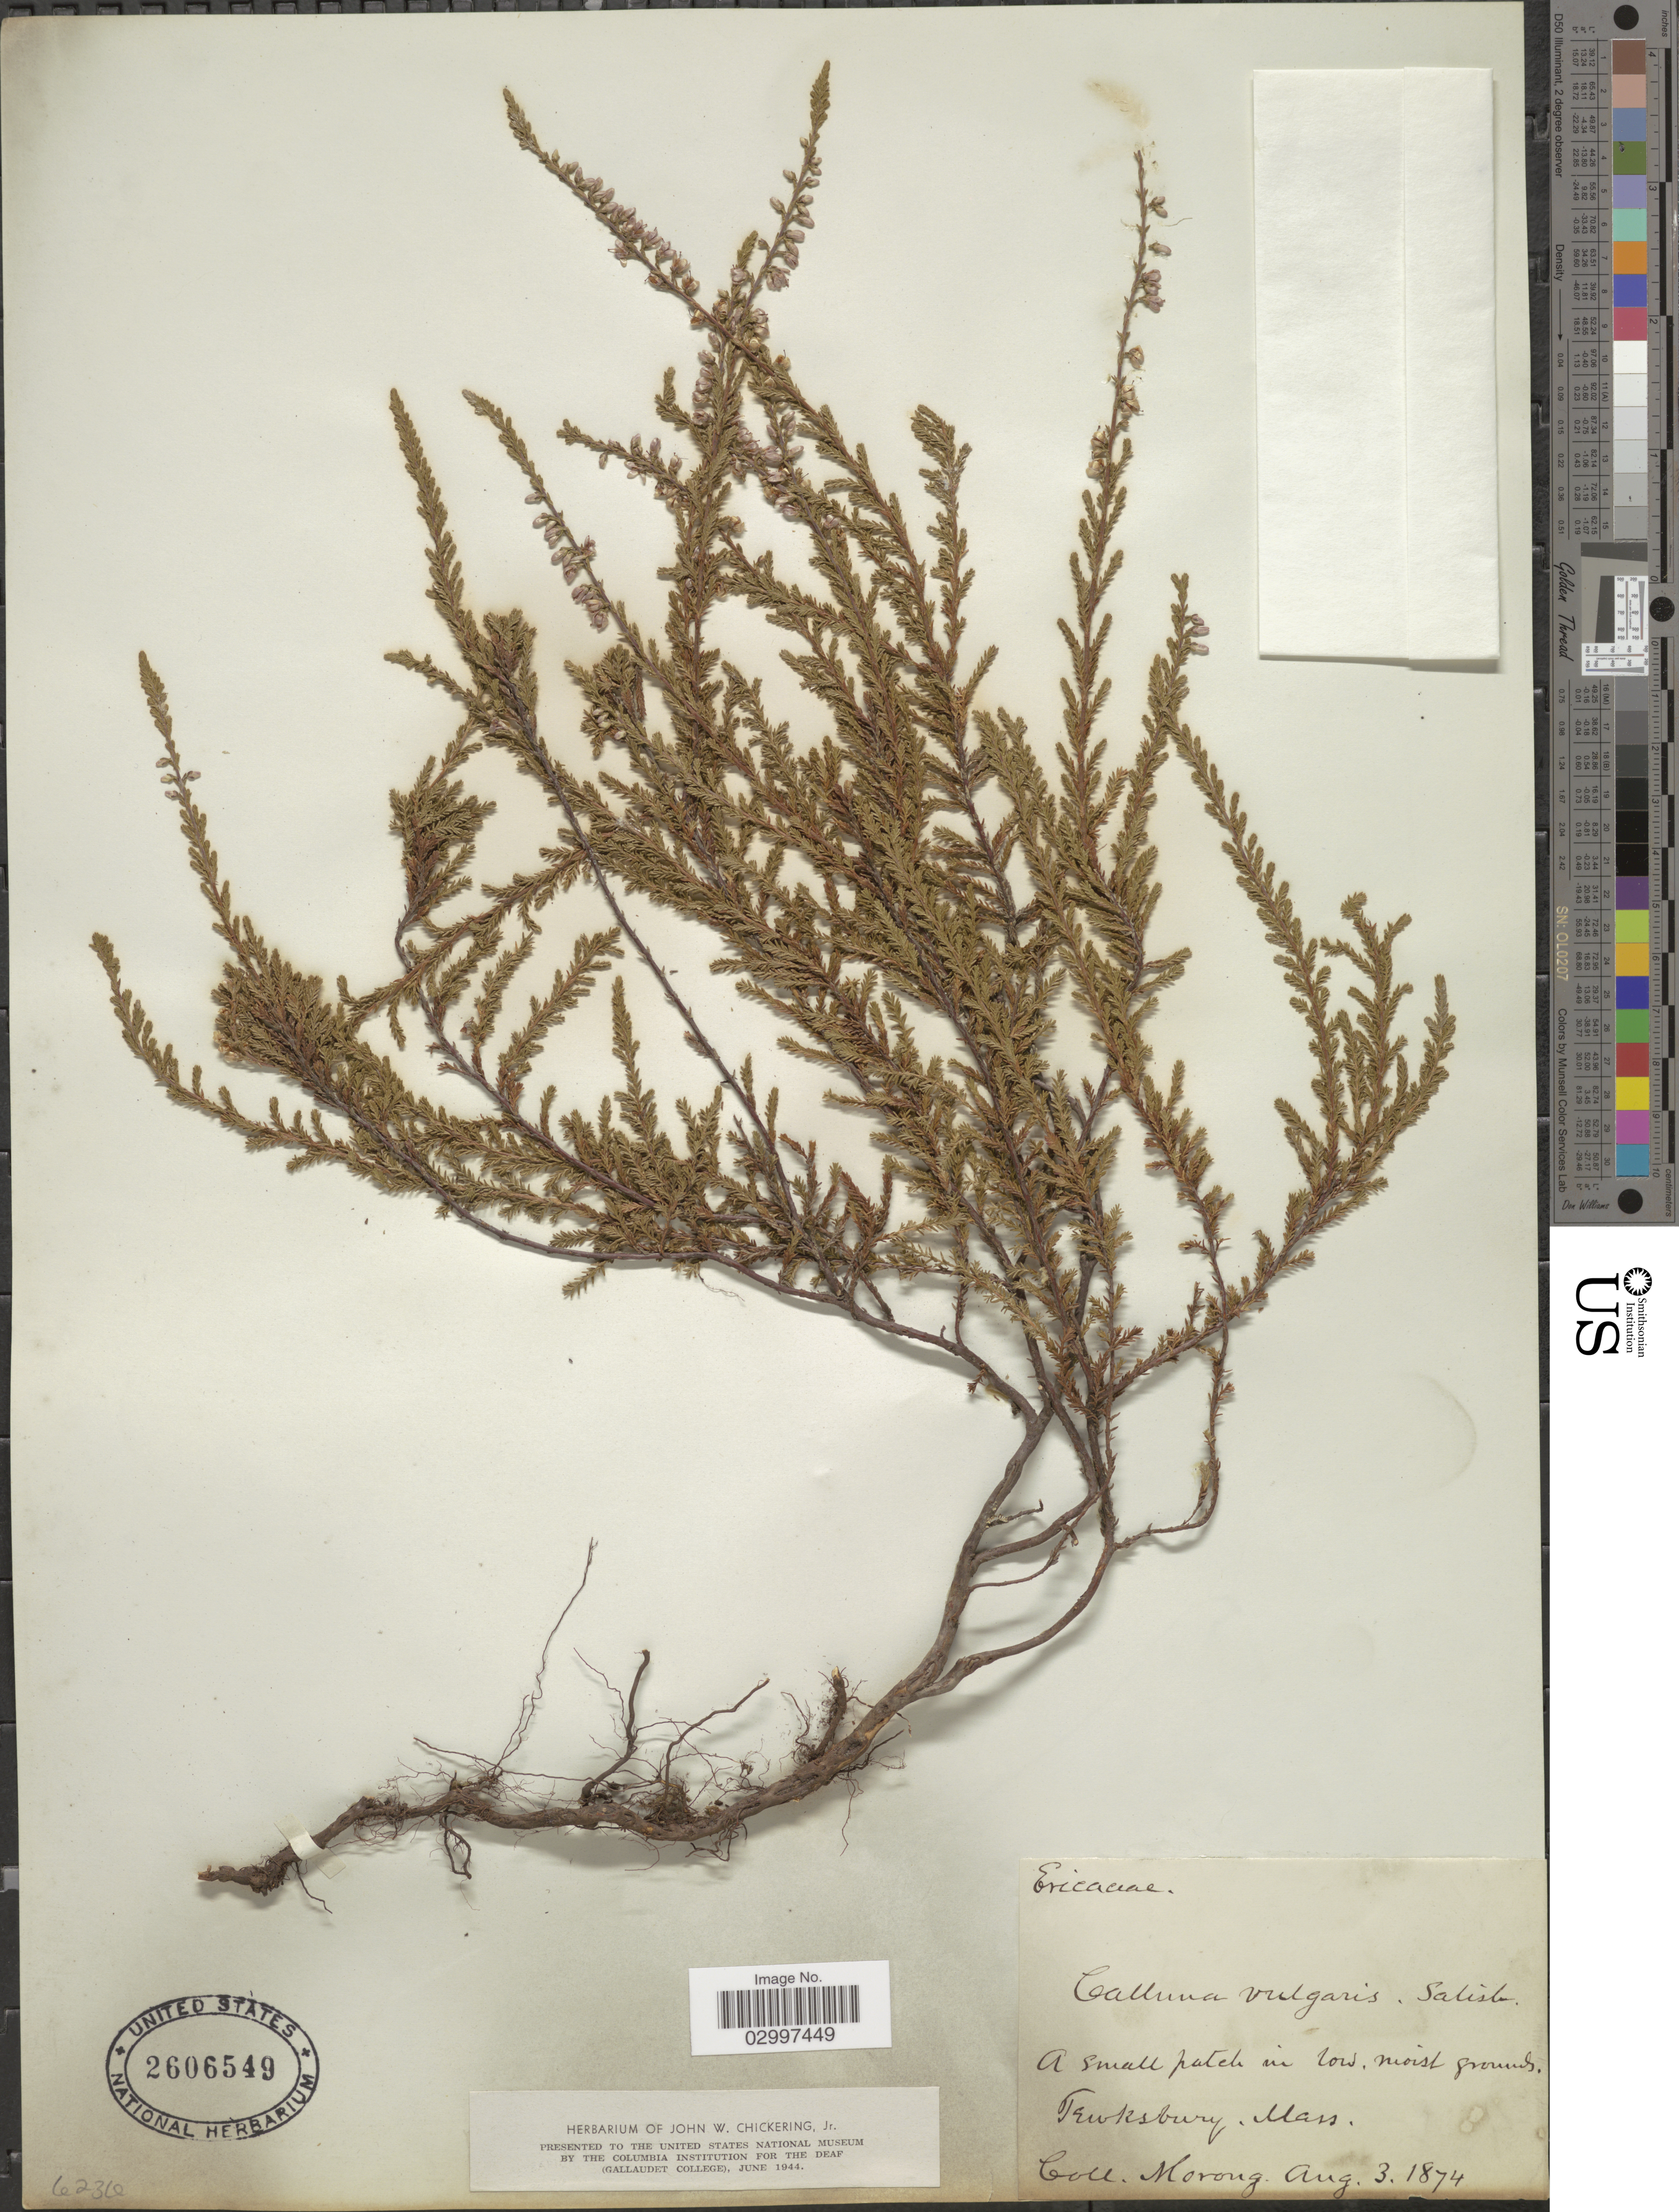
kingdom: Plantae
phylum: Tracheophyta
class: Magnoliopsida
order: Ericales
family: Ericaceae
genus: Calluna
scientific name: Calluna vulgaris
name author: (L.) Hull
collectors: Morong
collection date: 1874-03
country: United States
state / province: Massachusetts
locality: Tewksbury.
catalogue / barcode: US 2606549